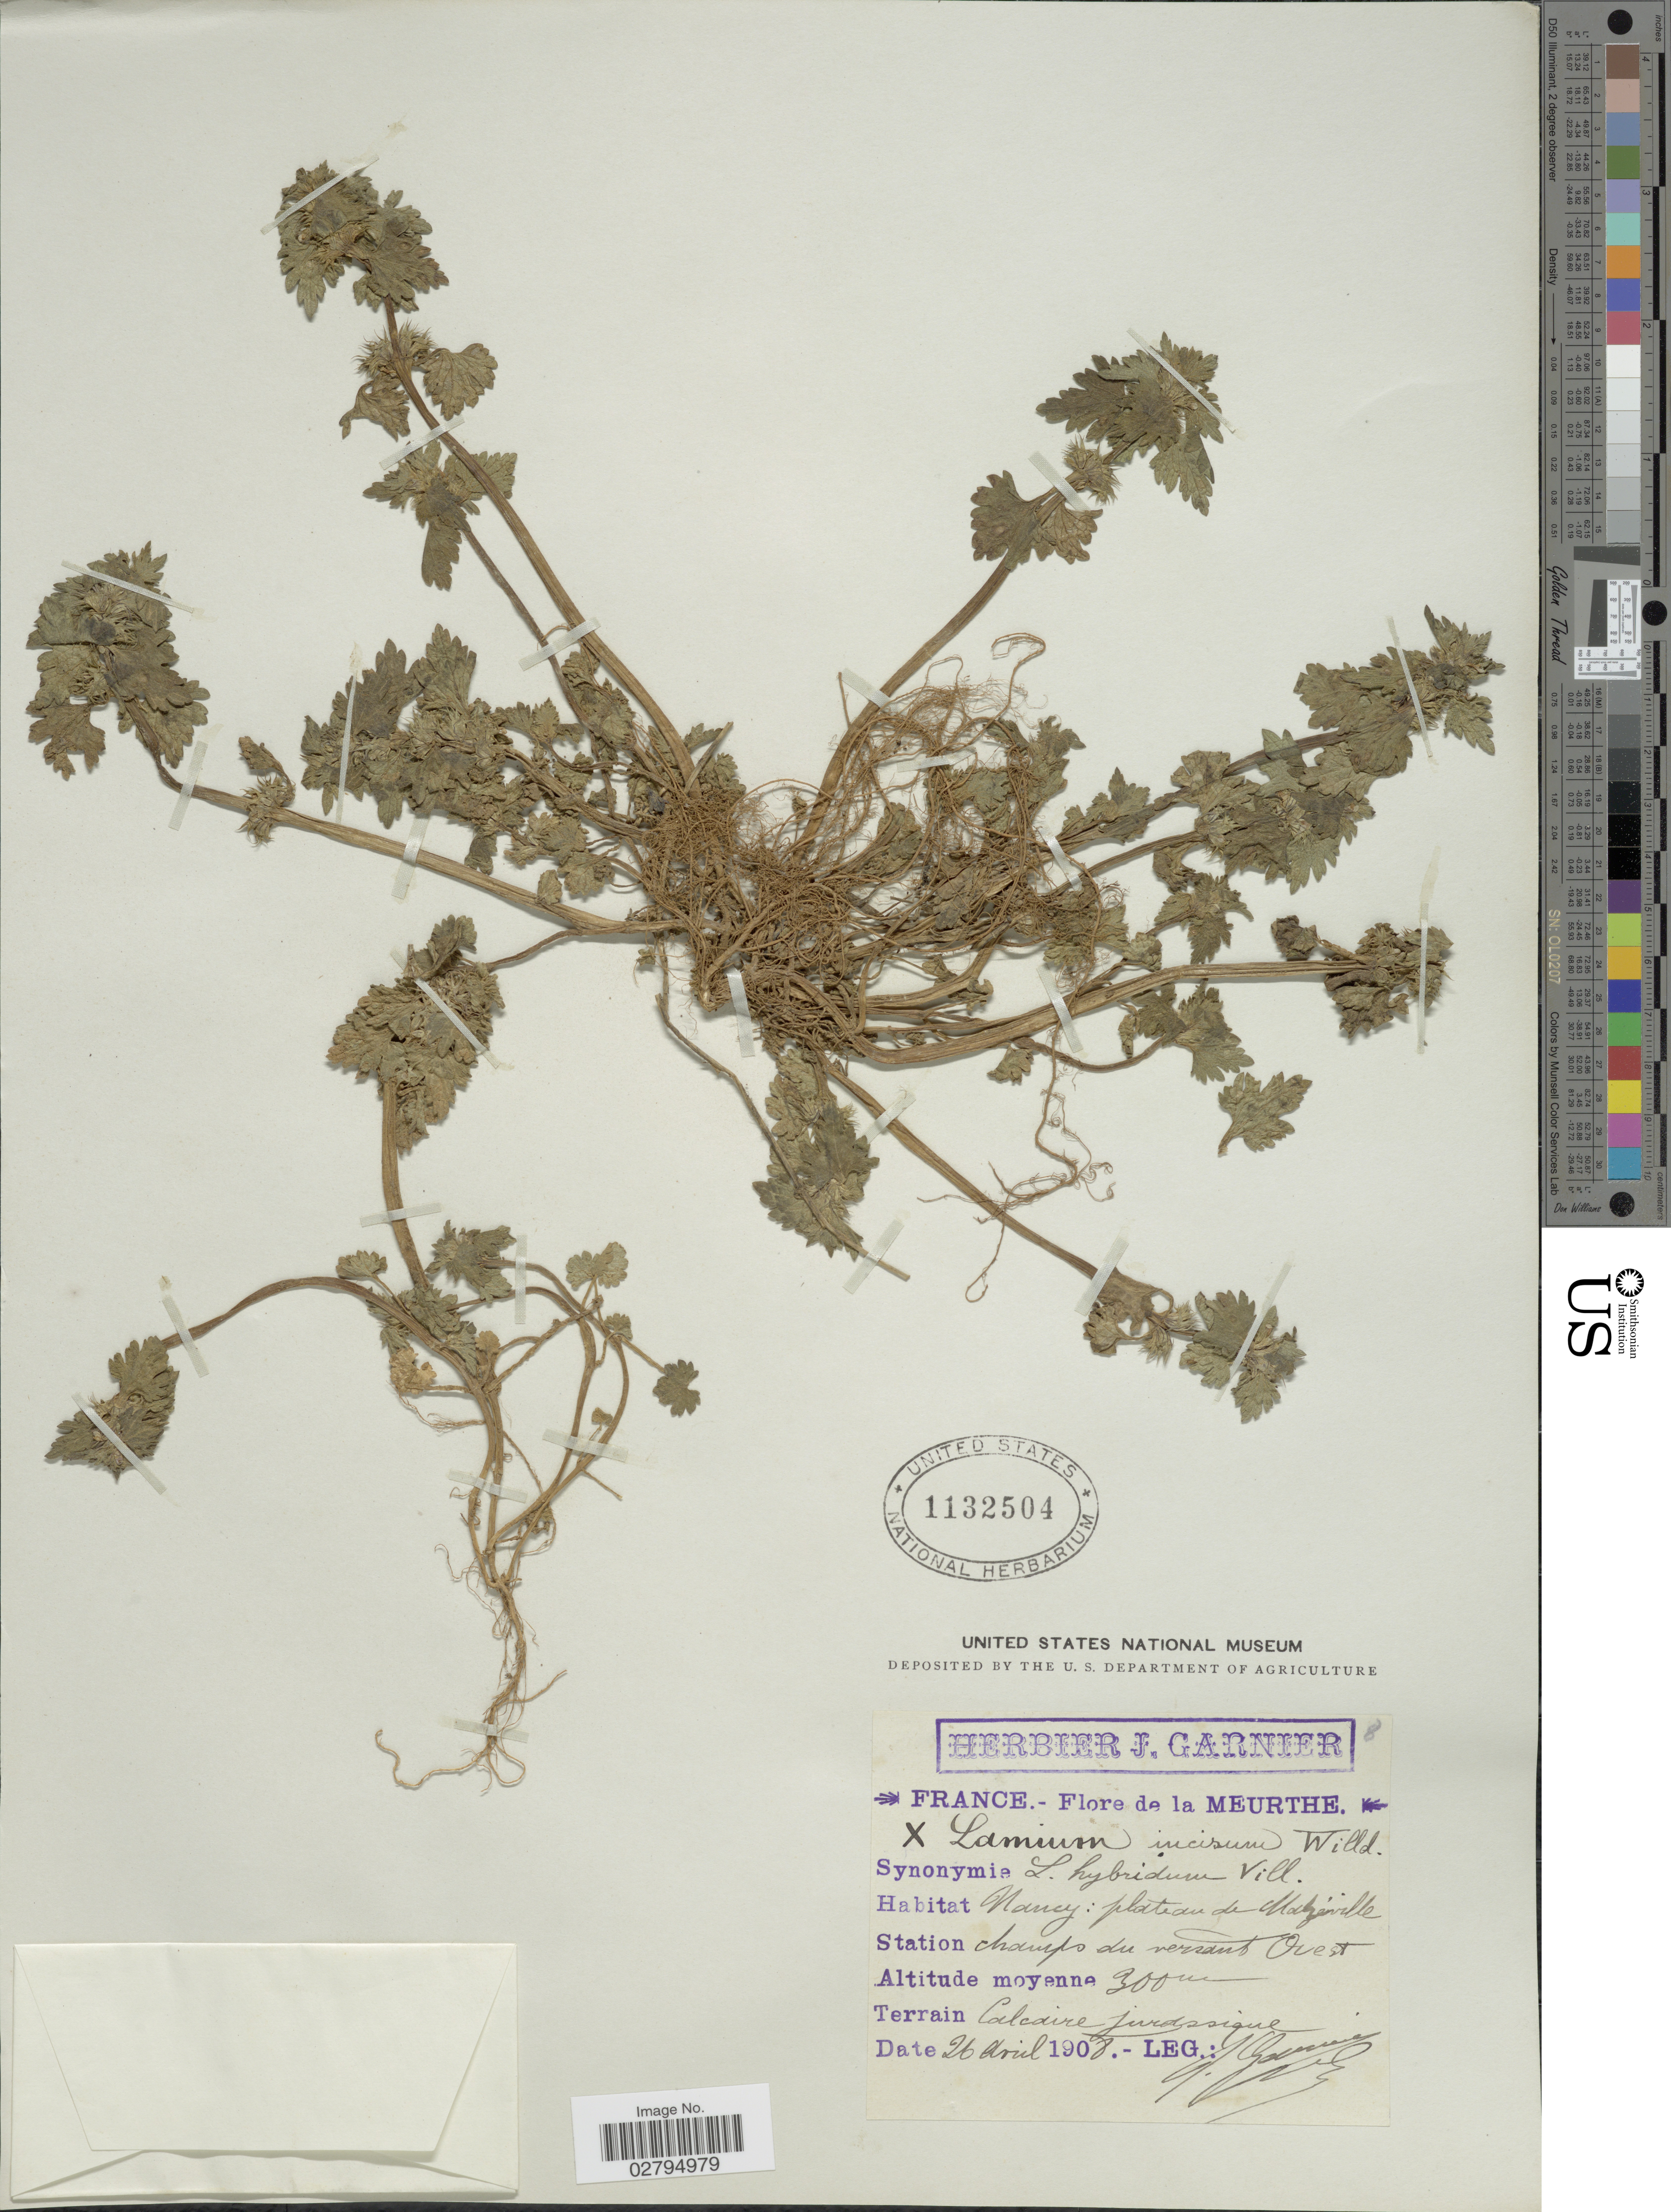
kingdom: Plantae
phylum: Tracheophyta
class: Magnoliopsida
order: Lamiales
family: Lamiaceae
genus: Lamium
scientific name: Lamium hybridum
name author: Vill.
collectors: J. Garner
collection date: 1908-04-26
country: France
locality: Meurthe. Nancy: plateau de Malzéville. Station champs du versant Ouest.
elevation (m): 300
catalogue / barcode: US 1132504